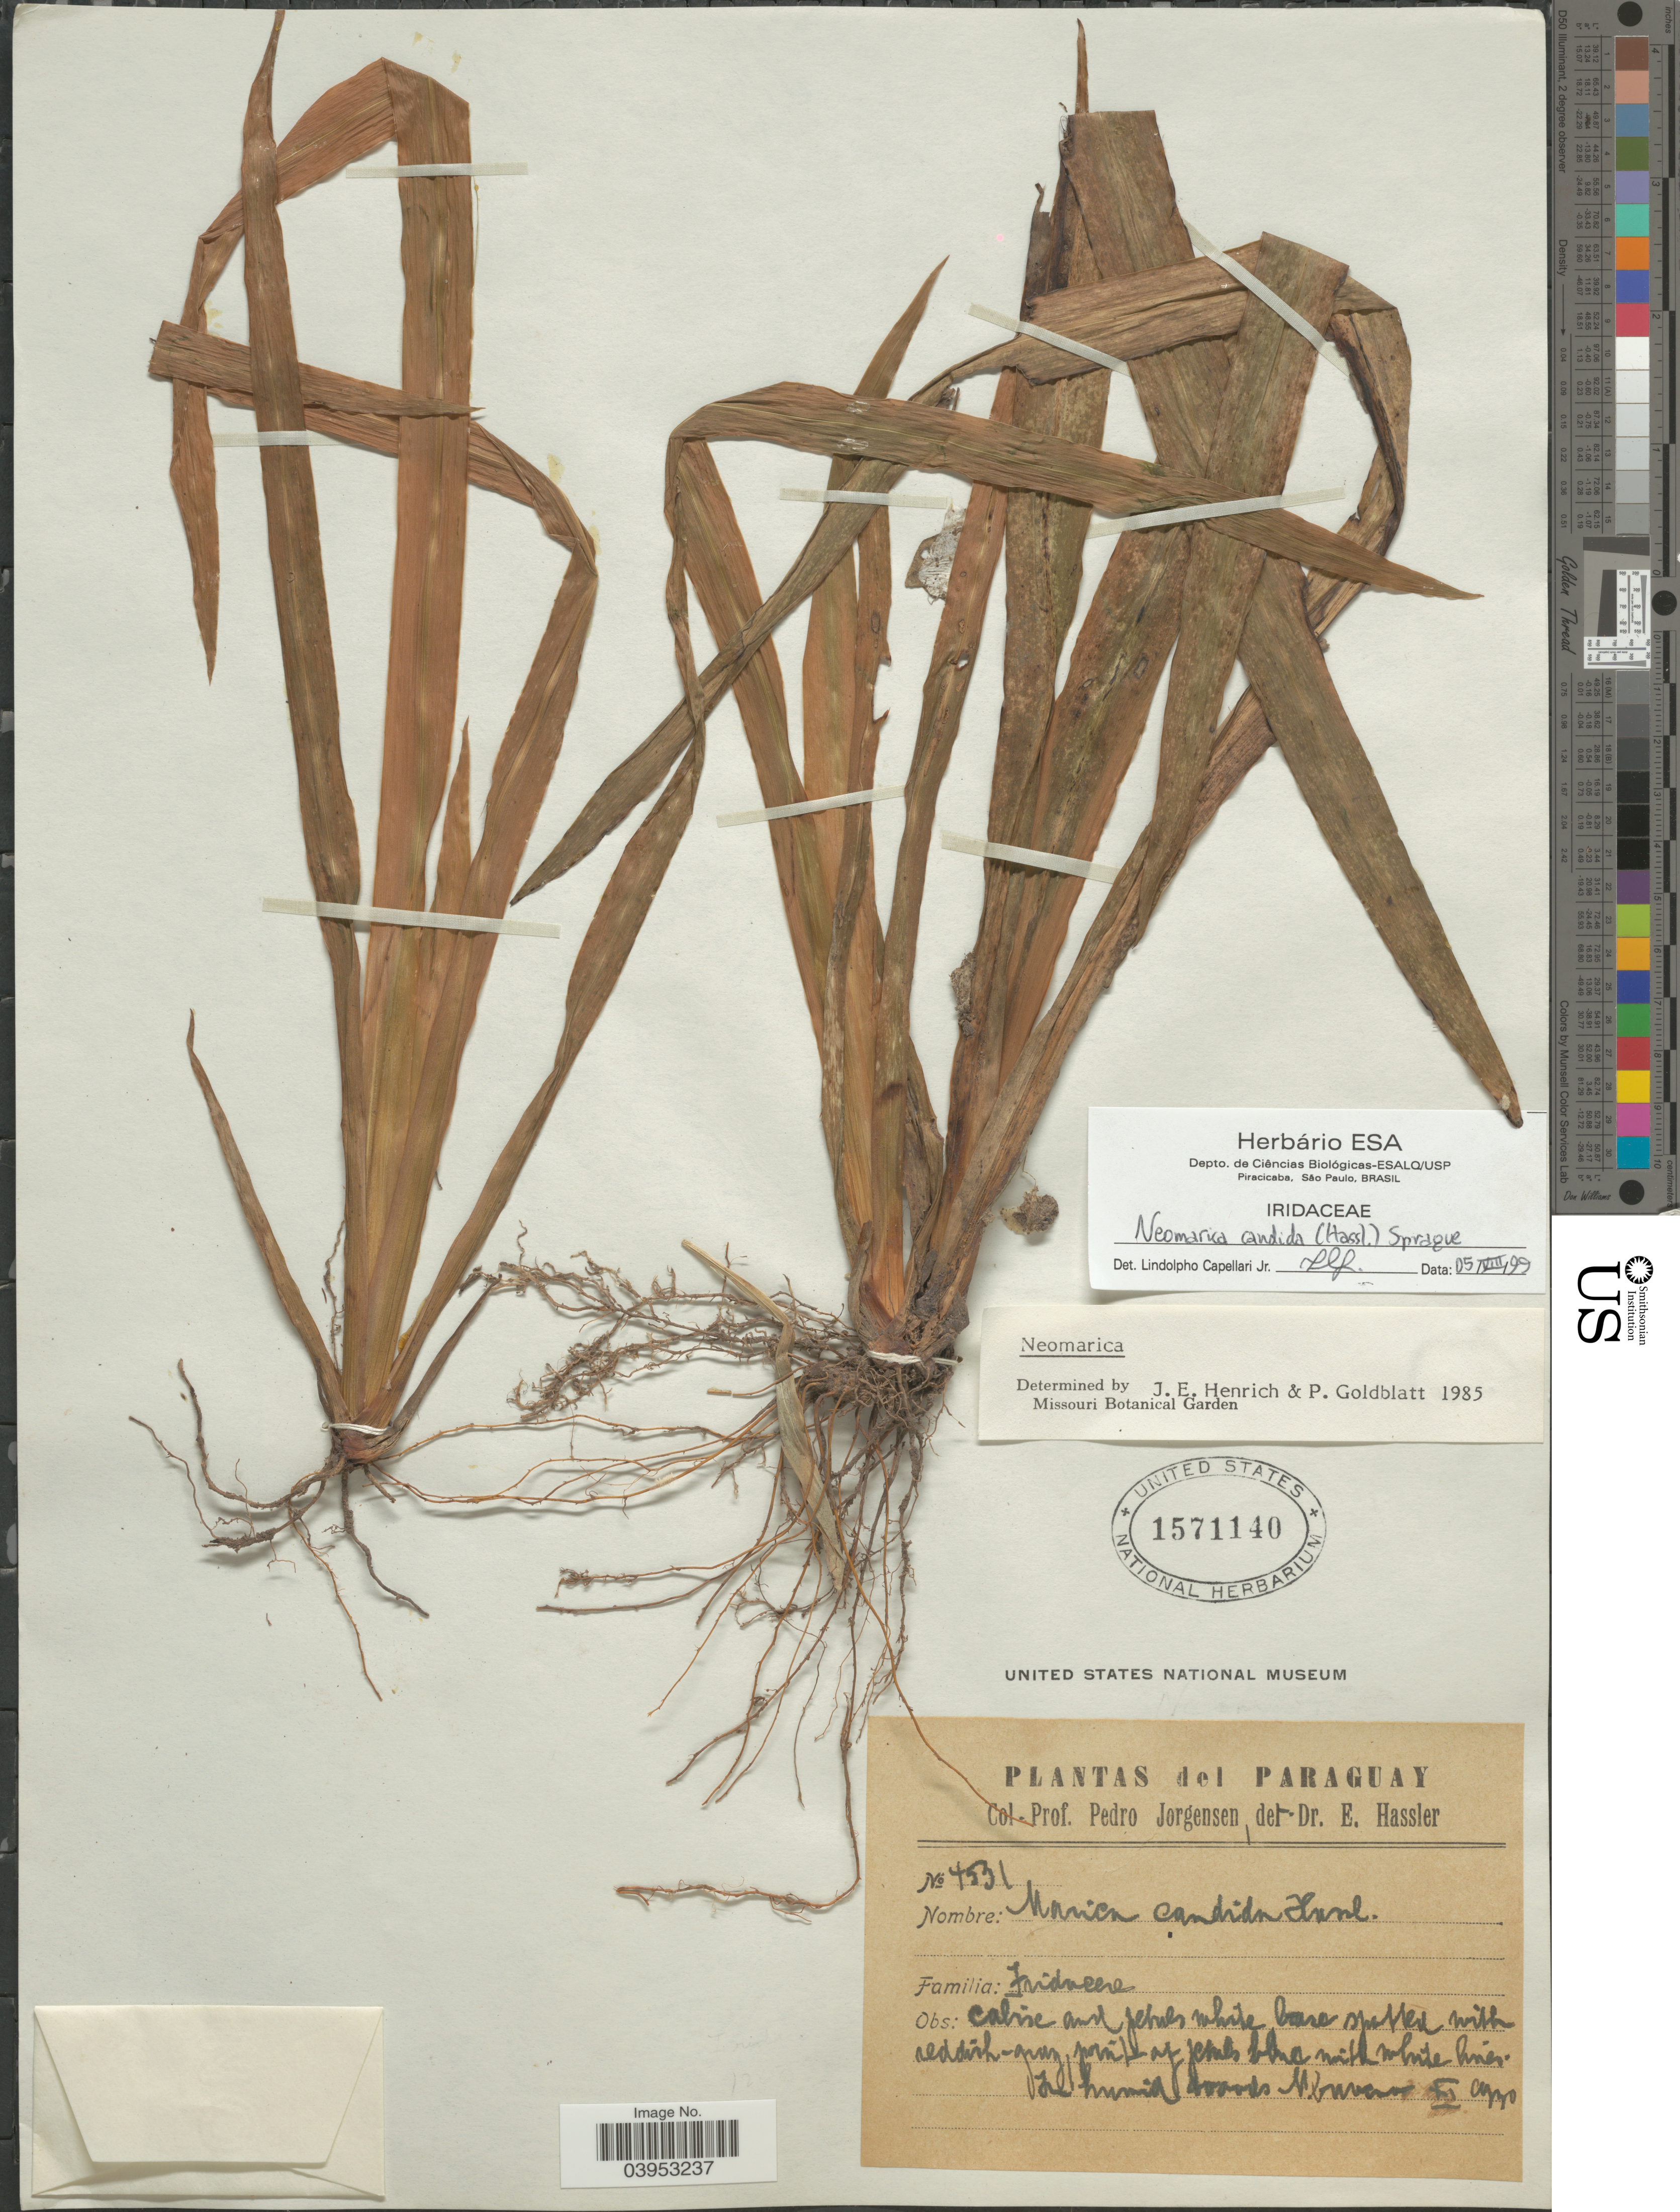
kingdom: Plantae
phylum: Tracheophyta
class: Liliopsida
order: Asparagales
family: Iridaceae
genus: Neomarica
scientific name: Neomarica candida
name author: (Hassl.) Sprague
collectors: P. Jörgensen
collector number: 4531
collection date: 1930-11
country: Paraguay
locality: In humid woods Mburero.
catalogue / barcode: US 1571140